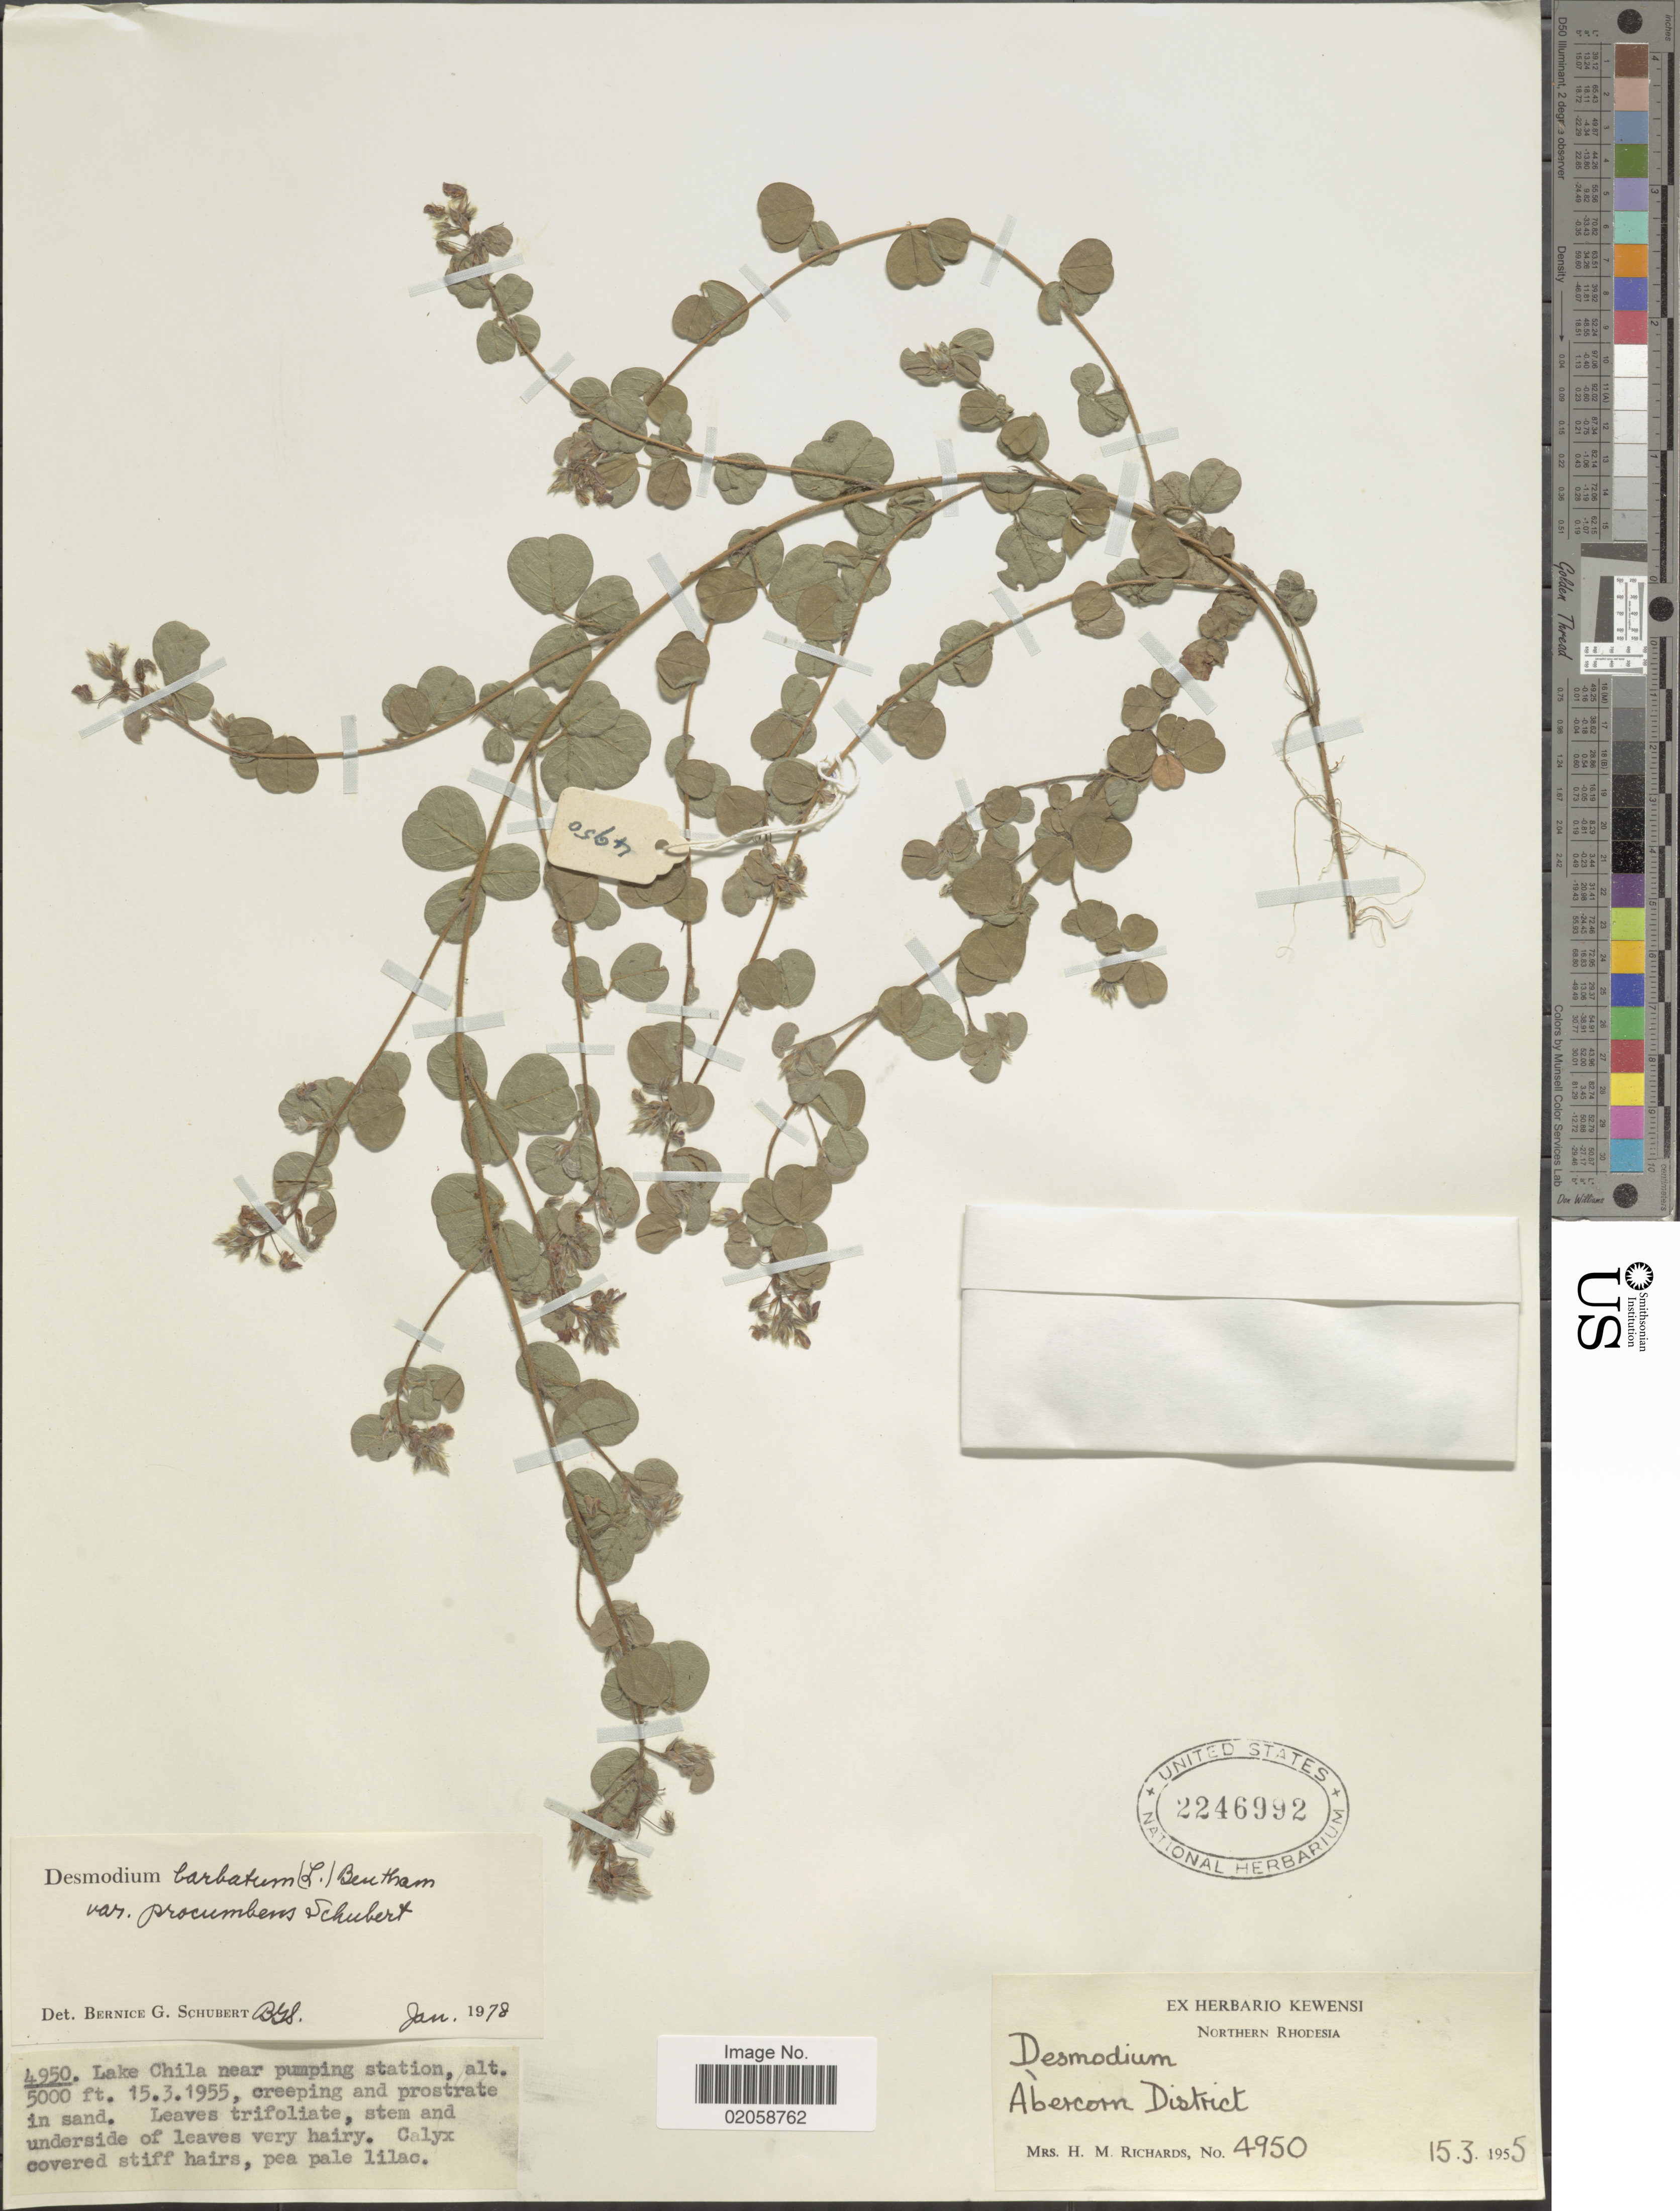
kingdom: Plantae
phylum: Tracheophyta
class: Magnoliopsida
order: Fabales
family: Fabaceae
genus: Grona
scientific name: Grona barbata var. procumbens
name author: (B.G. Schub.) H. Ohashi & K. Ohashi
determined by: Strong, Mark T., (BOT), Smithsonian Institution - National Museum of Natural History (UNITED STATES)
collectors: H. Richards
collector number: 4950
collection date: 1955-03-15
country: Zambia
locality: Northern Rhodeisa. Abercom District. Lake Chila near pumping station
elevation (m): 1524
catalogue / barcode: US 2246992